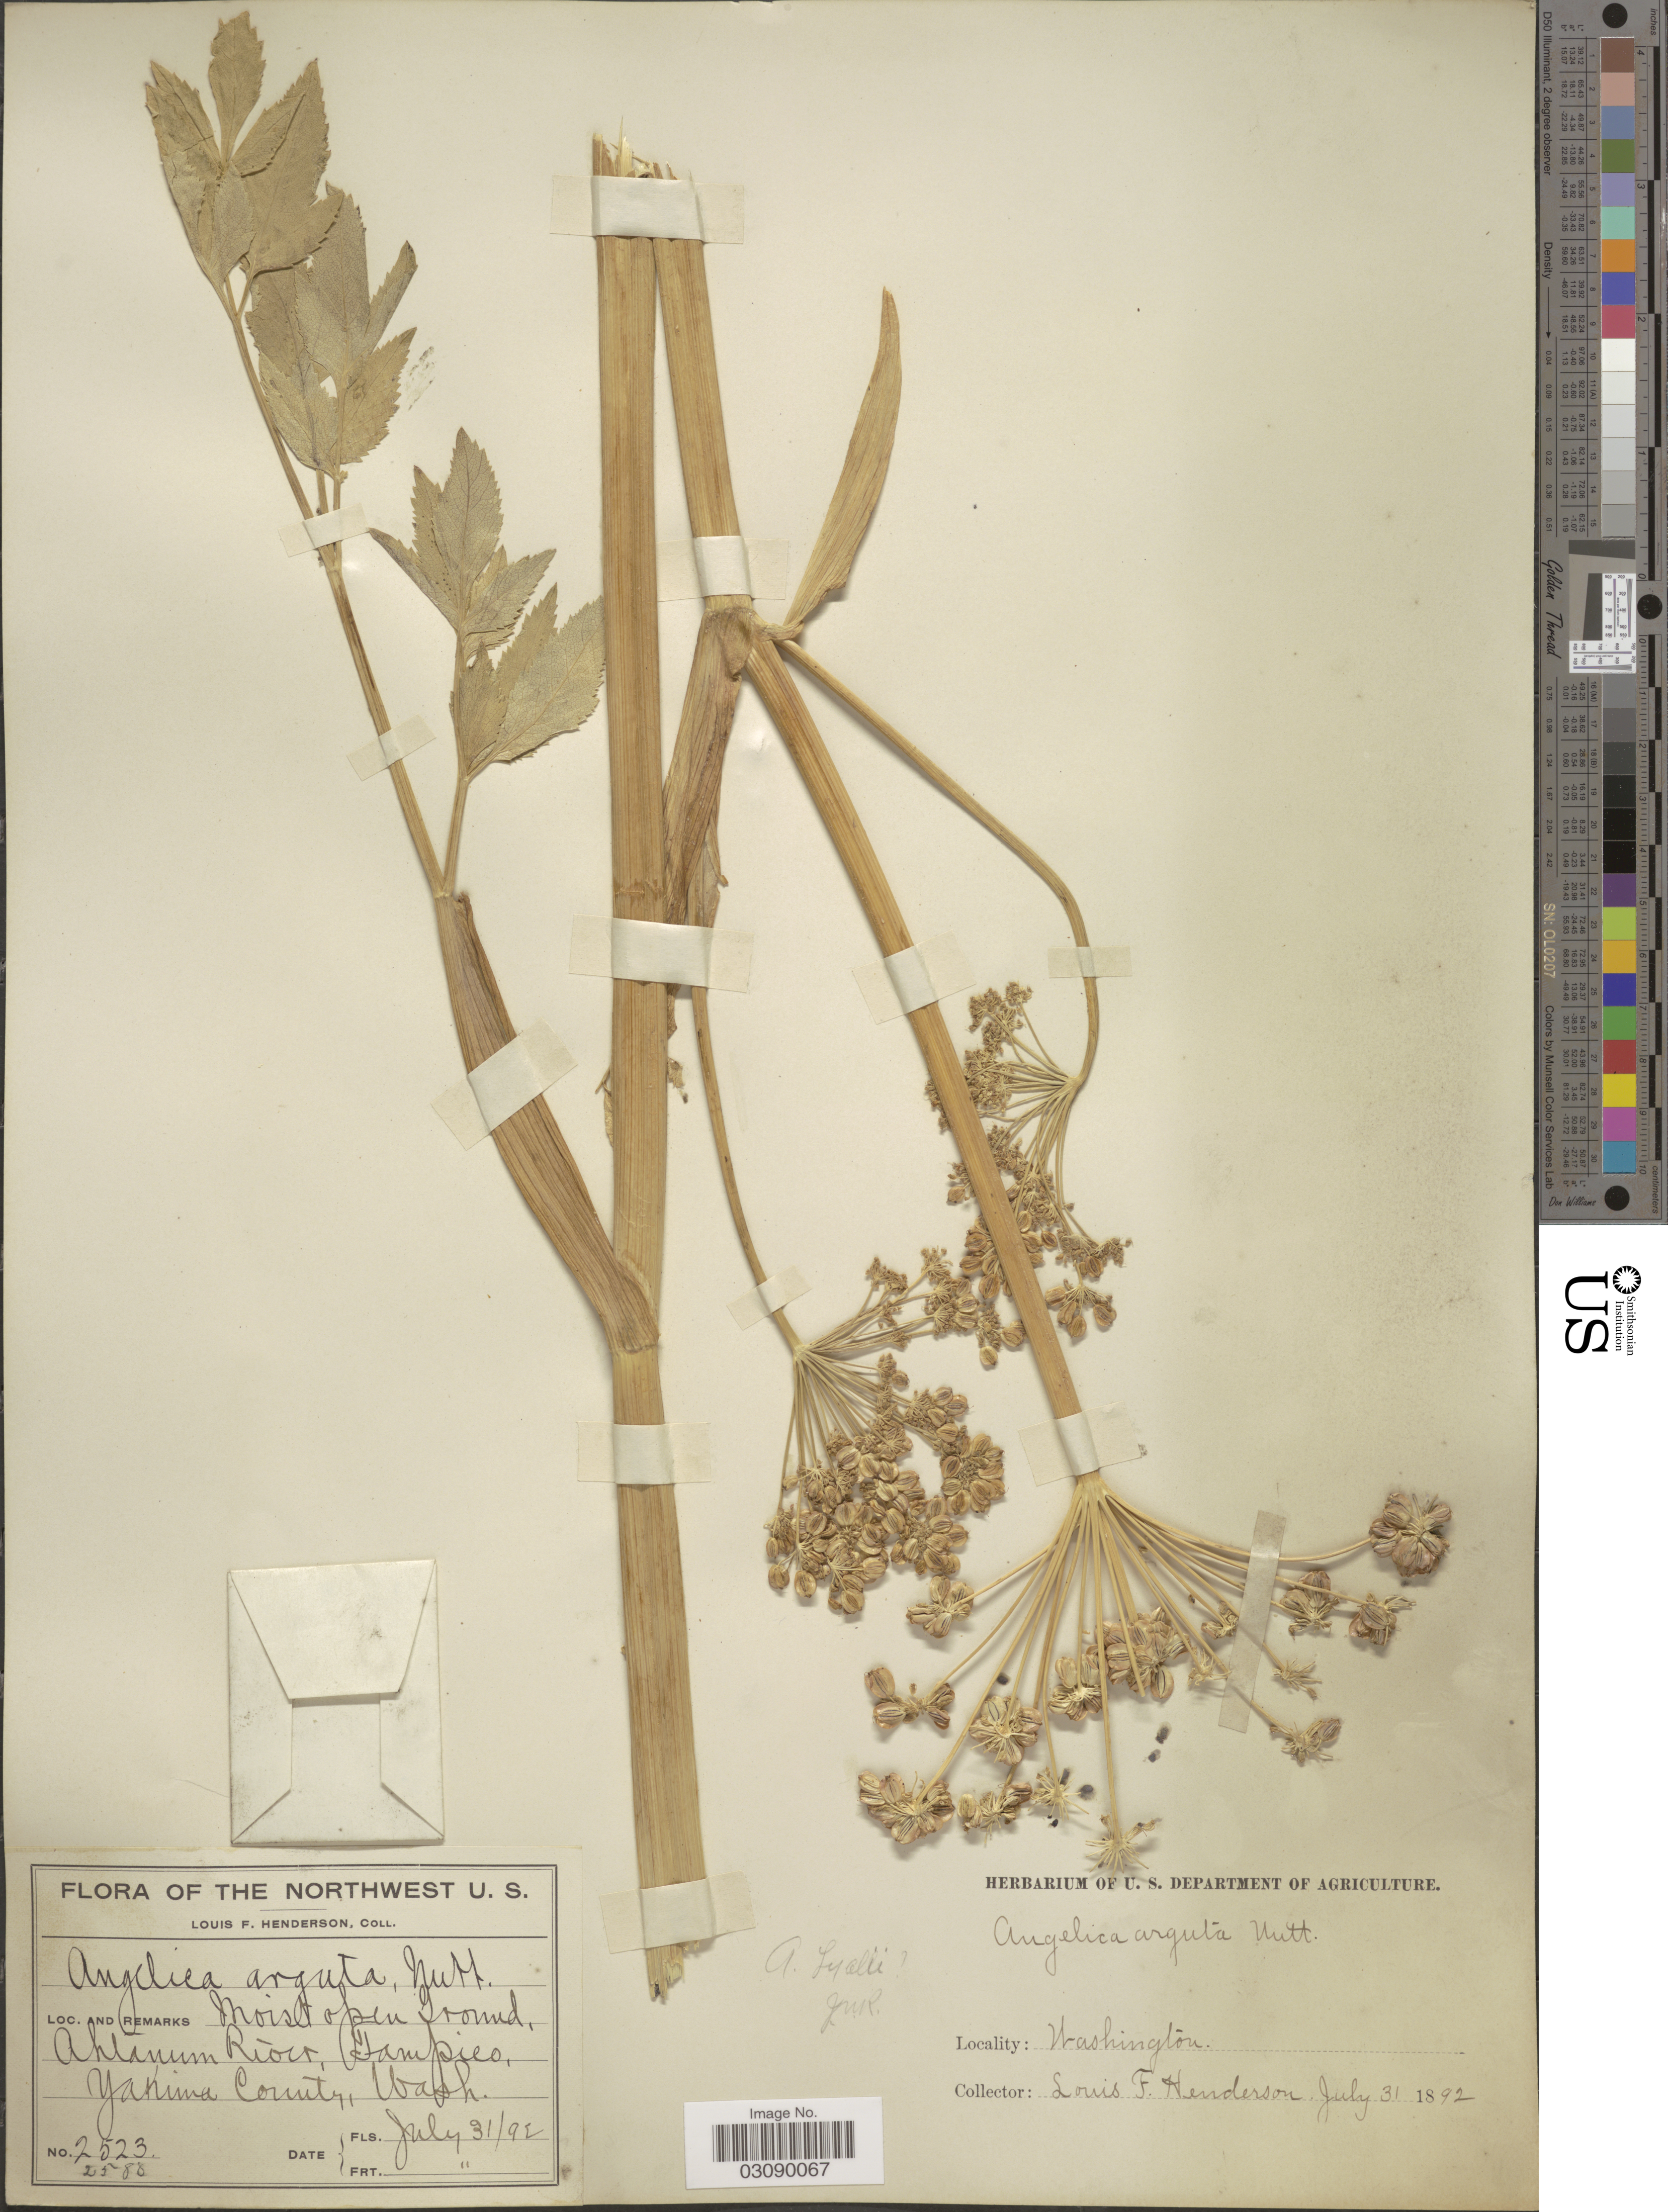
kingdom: Plantae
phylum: Tracheophyta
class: Magnoliopsida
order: Apiales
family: Apiaceae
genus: Angelica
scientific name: Angelica arguta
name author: Nutt.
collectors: L. Henderson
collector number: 2523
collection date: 1892-07-31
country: United States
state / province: Washington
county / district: Yakima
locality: Northwest. Ahtanum river, Tampico, Yakima County.